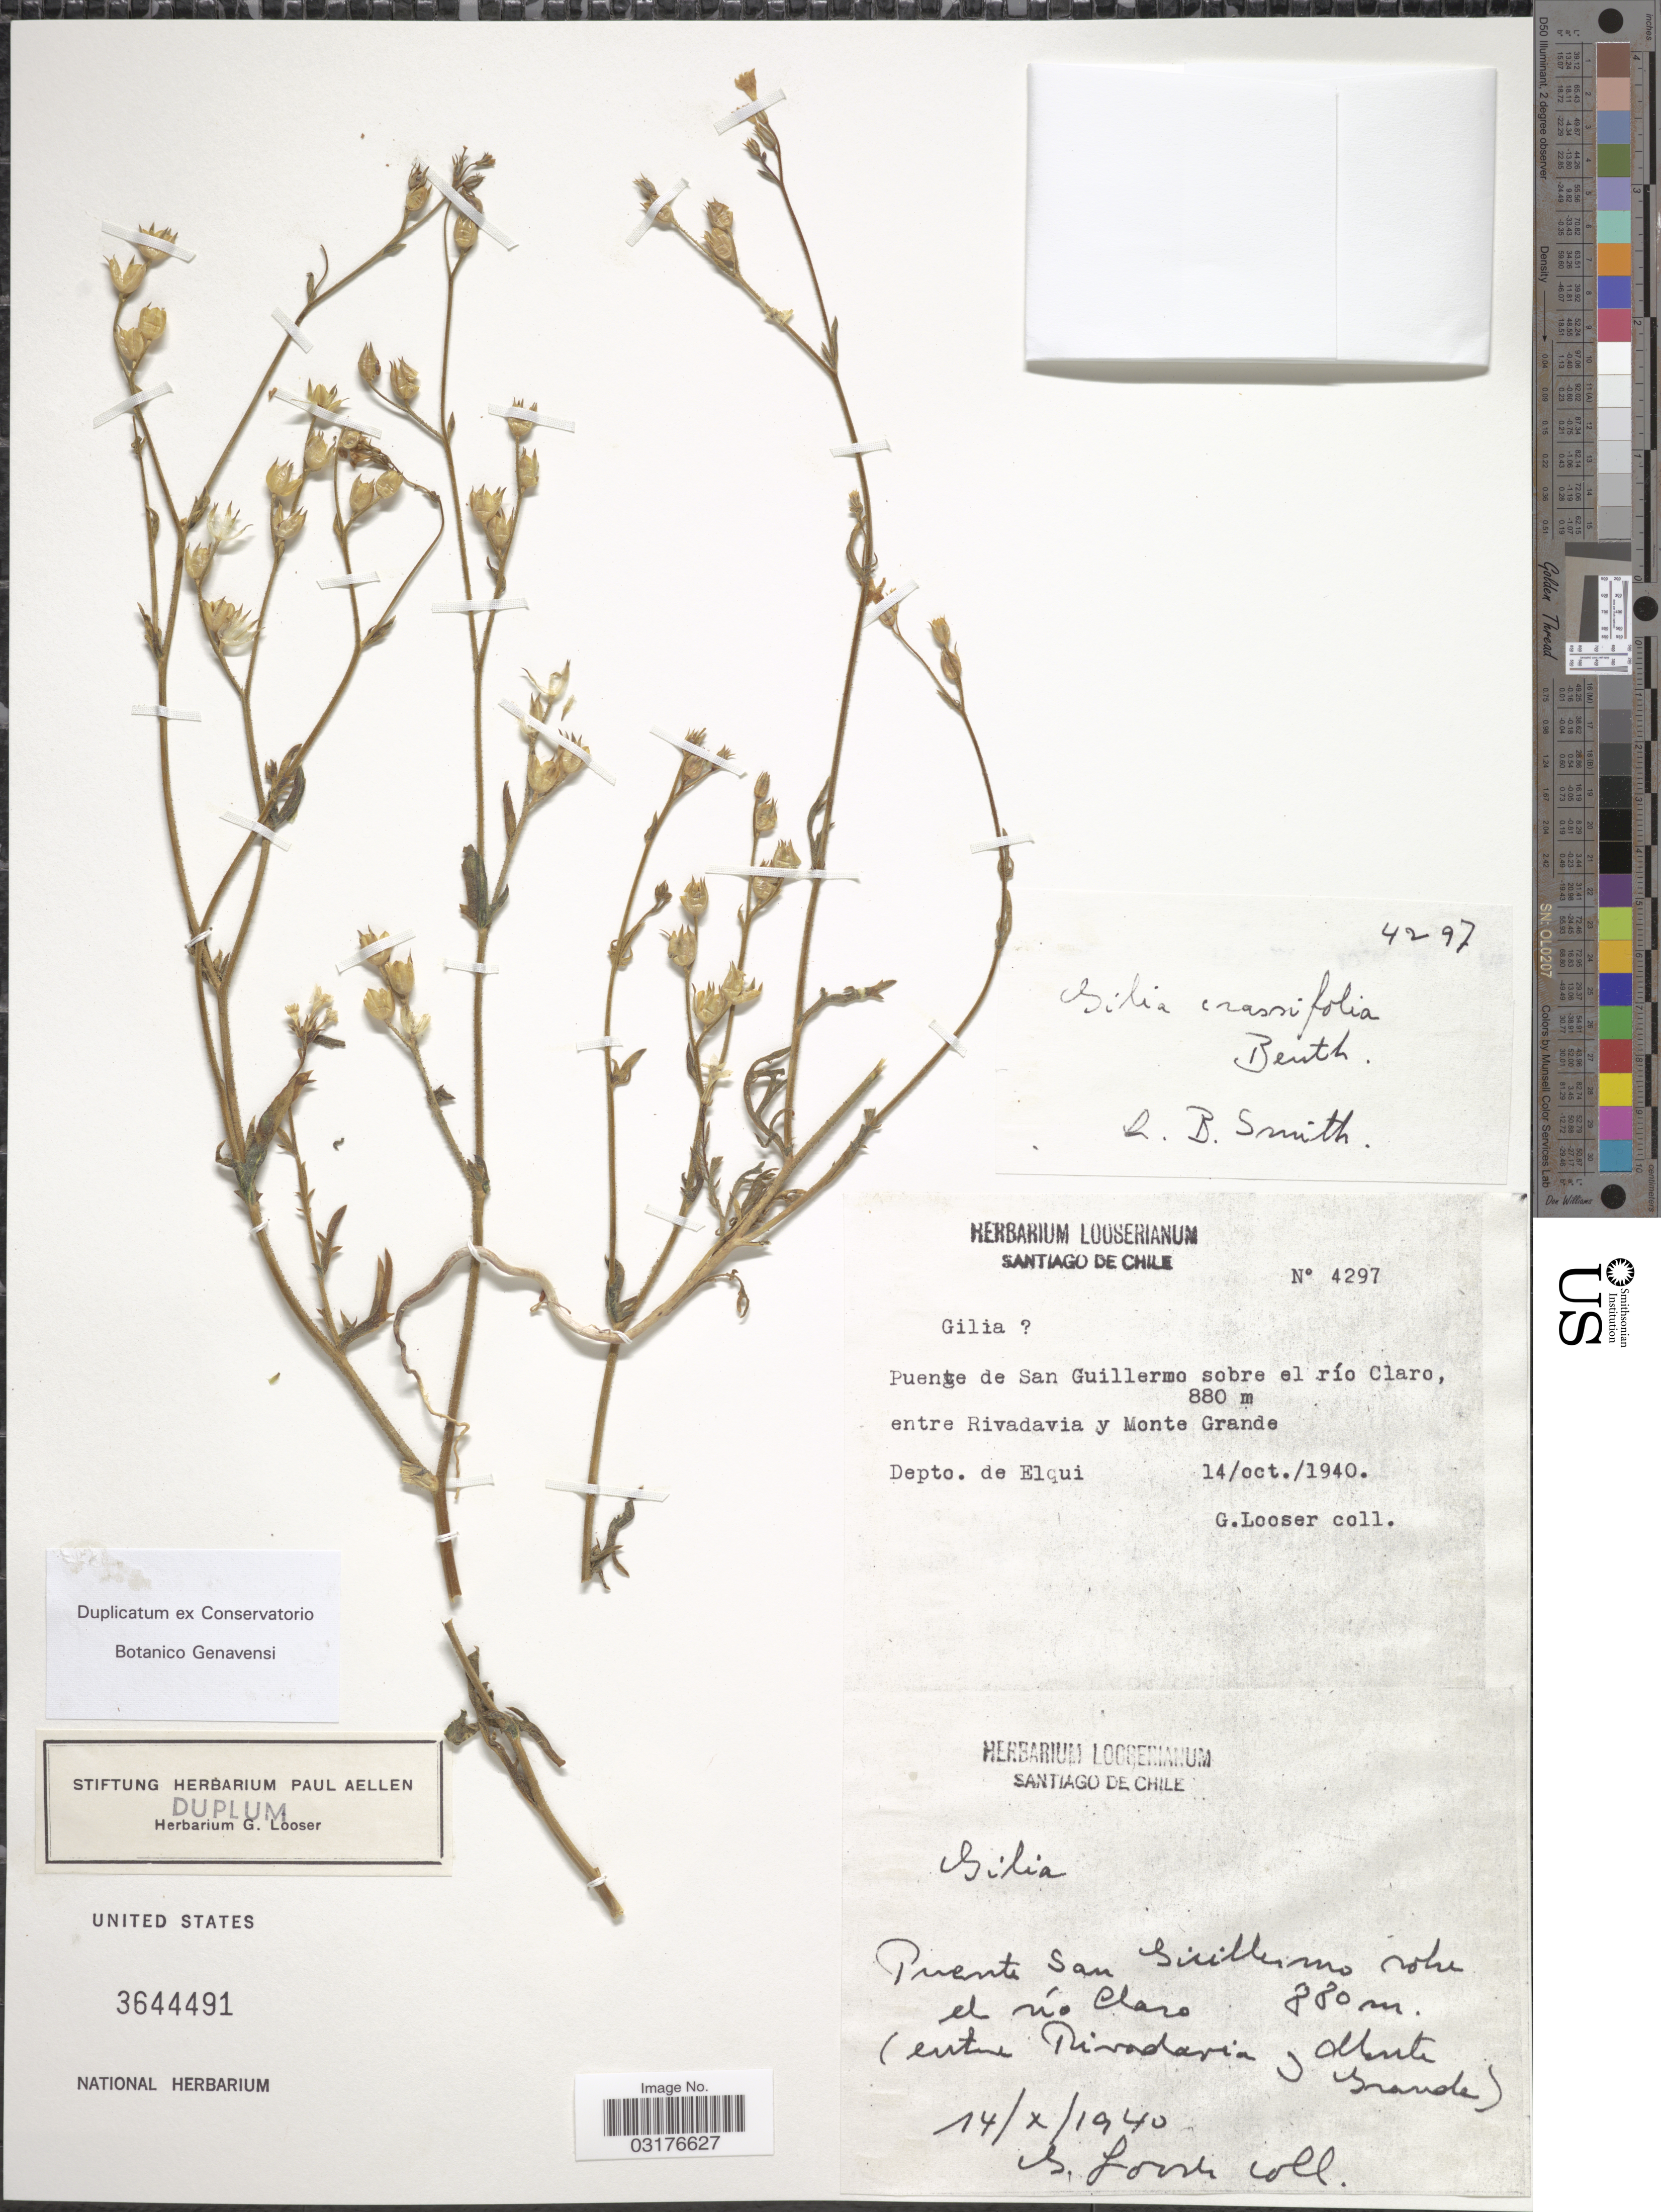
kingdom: Plantae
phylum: Tracheophyta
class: Magnoliopsida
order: Ericales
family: Polemoniaceae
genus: Gilia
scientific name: Gilia crassifolia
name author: Benth.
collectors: G. Looser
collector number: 4297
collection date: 1940-10-14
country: Chile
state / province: Región Metropolitana (RM)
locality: Santiago de Chile. Puente de San Guillermo sobre el río Claro, entre Rivadavia y Monte Grande.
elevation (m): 880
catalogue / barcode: US 3644491